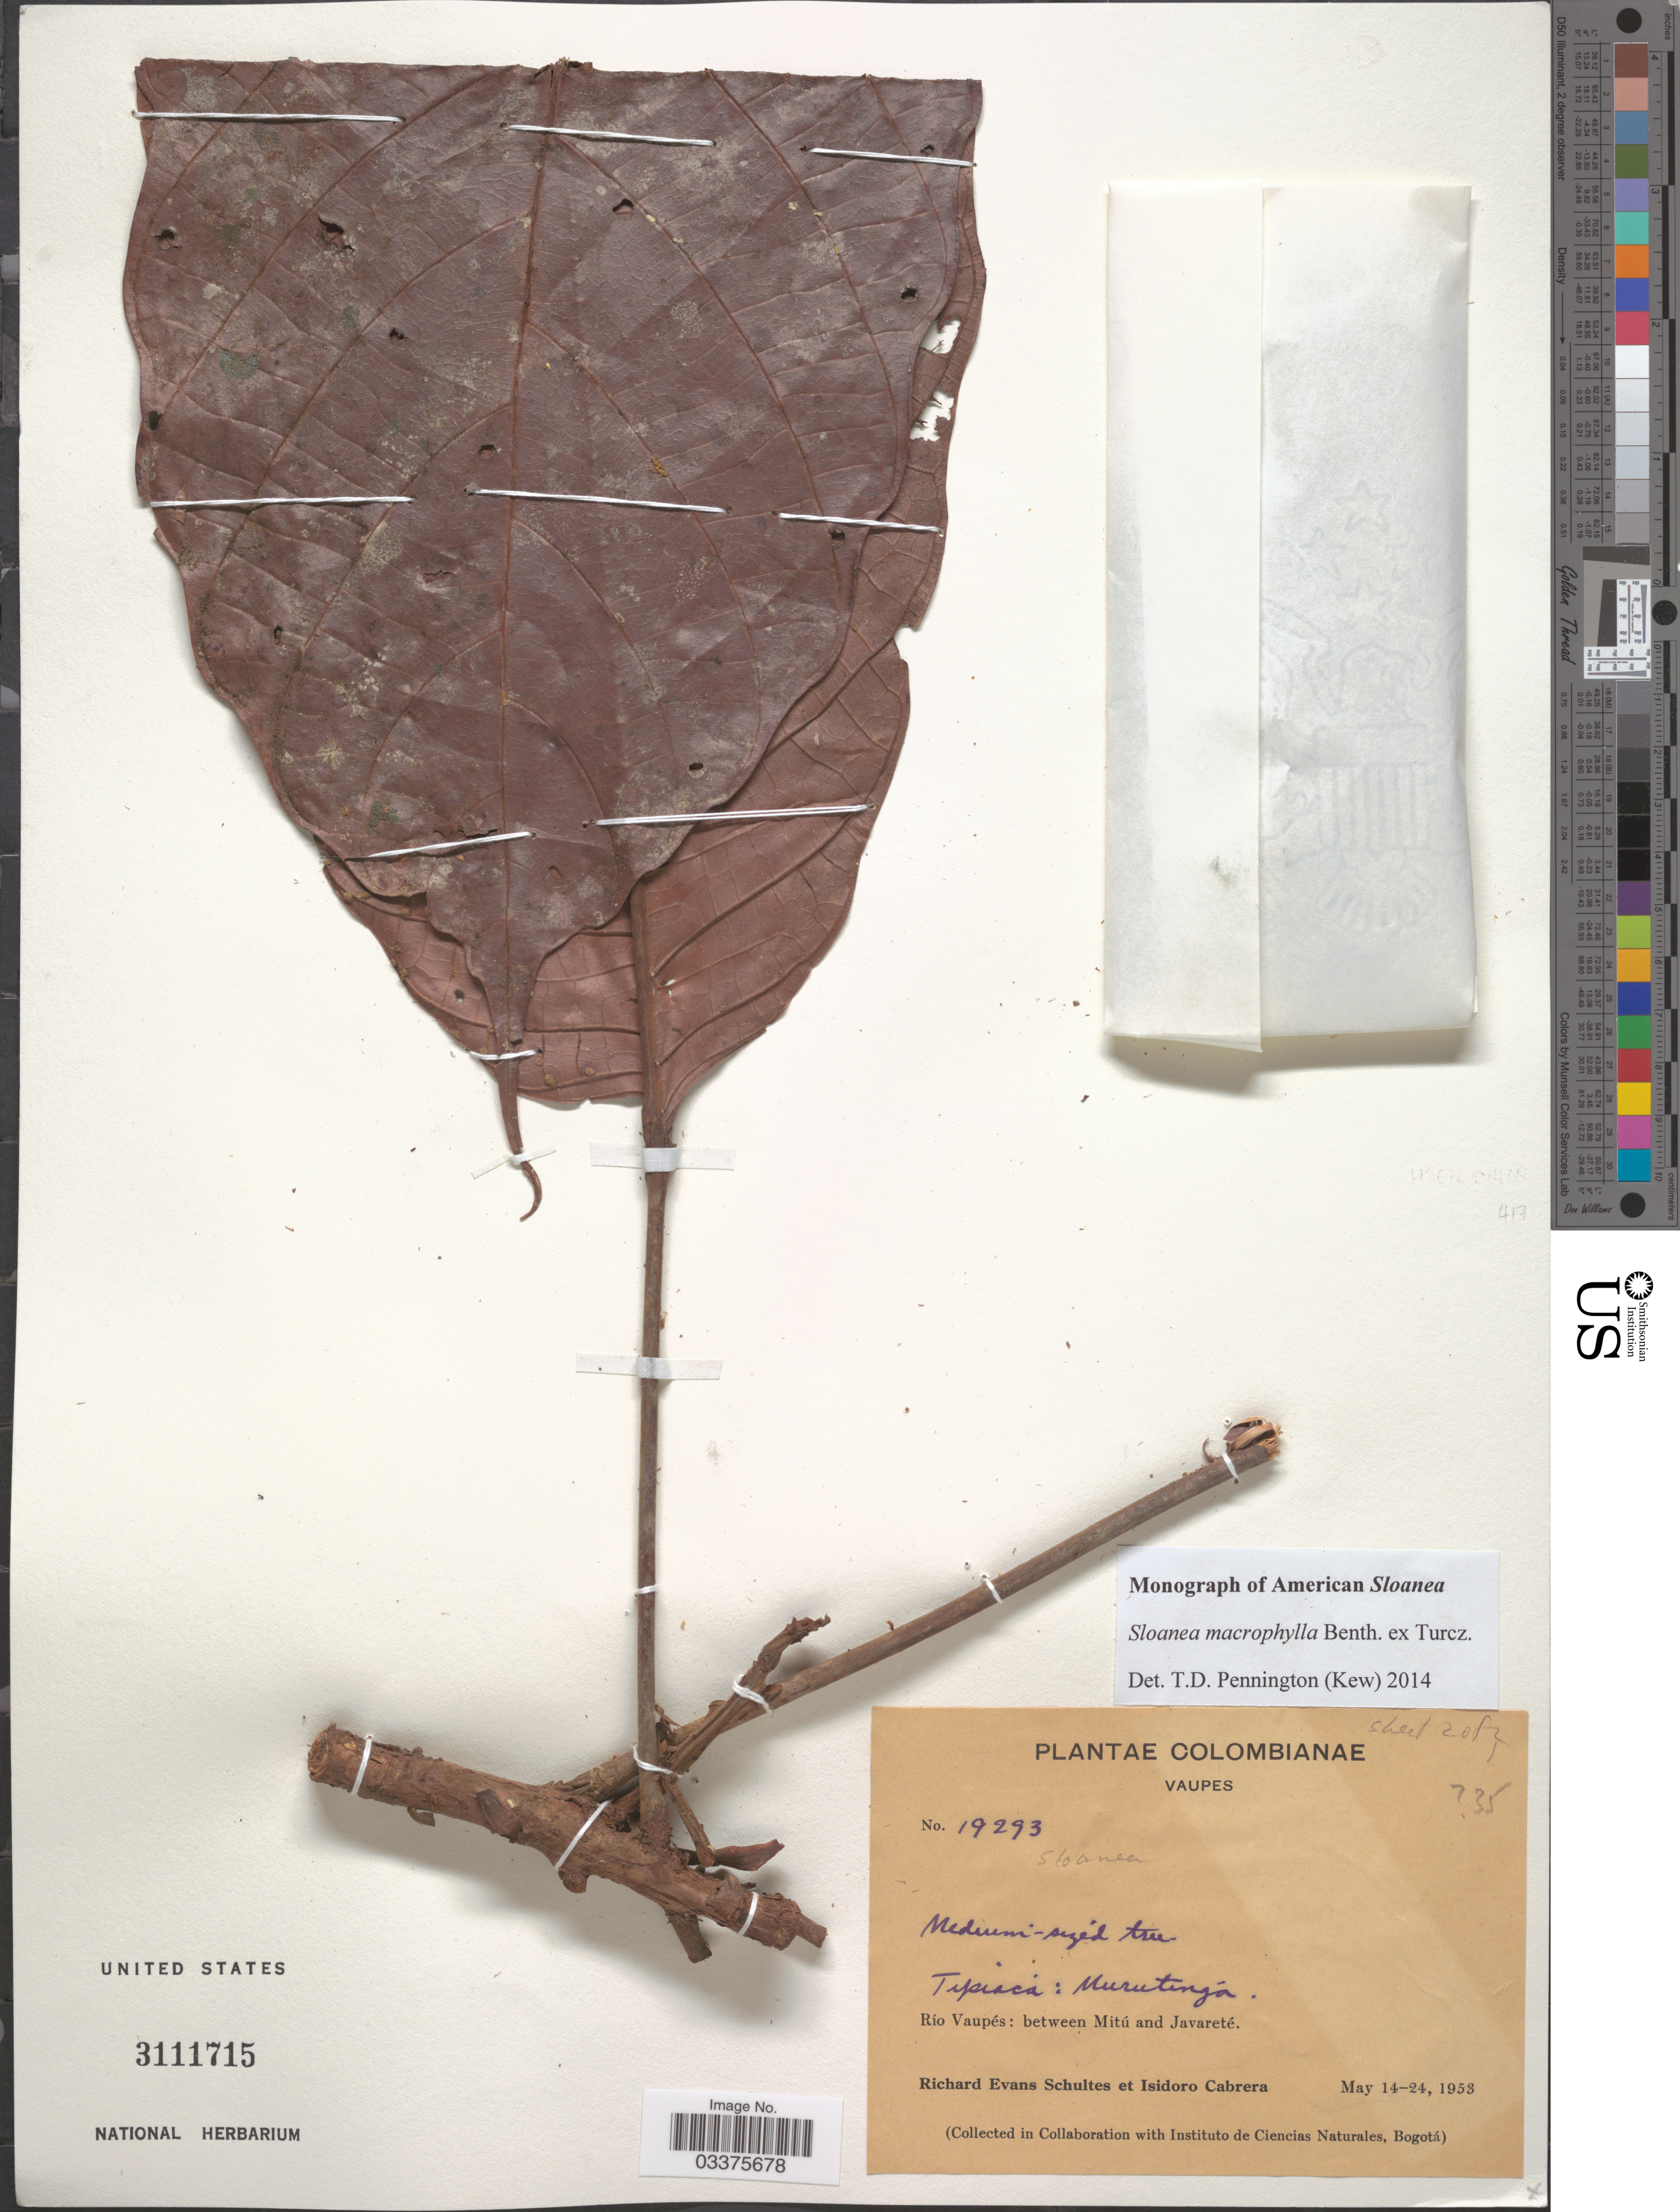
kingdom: Plantae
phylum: Tracheophyta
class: Magnoliopsida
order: Oxalidales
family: Elaeocarpaceae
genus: Sloanea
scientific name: Sloanea macrophylla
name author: Benth. ex Turcz.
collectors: R. E. Schultes & I. Cabrera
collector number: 19293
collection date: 1953-05-14/1953-05-24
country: Colombia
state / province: Vaupés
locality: Tipiaca: Murutinga. Río Vaupés: between Mitú and Javareté.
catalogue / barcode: US 3111715